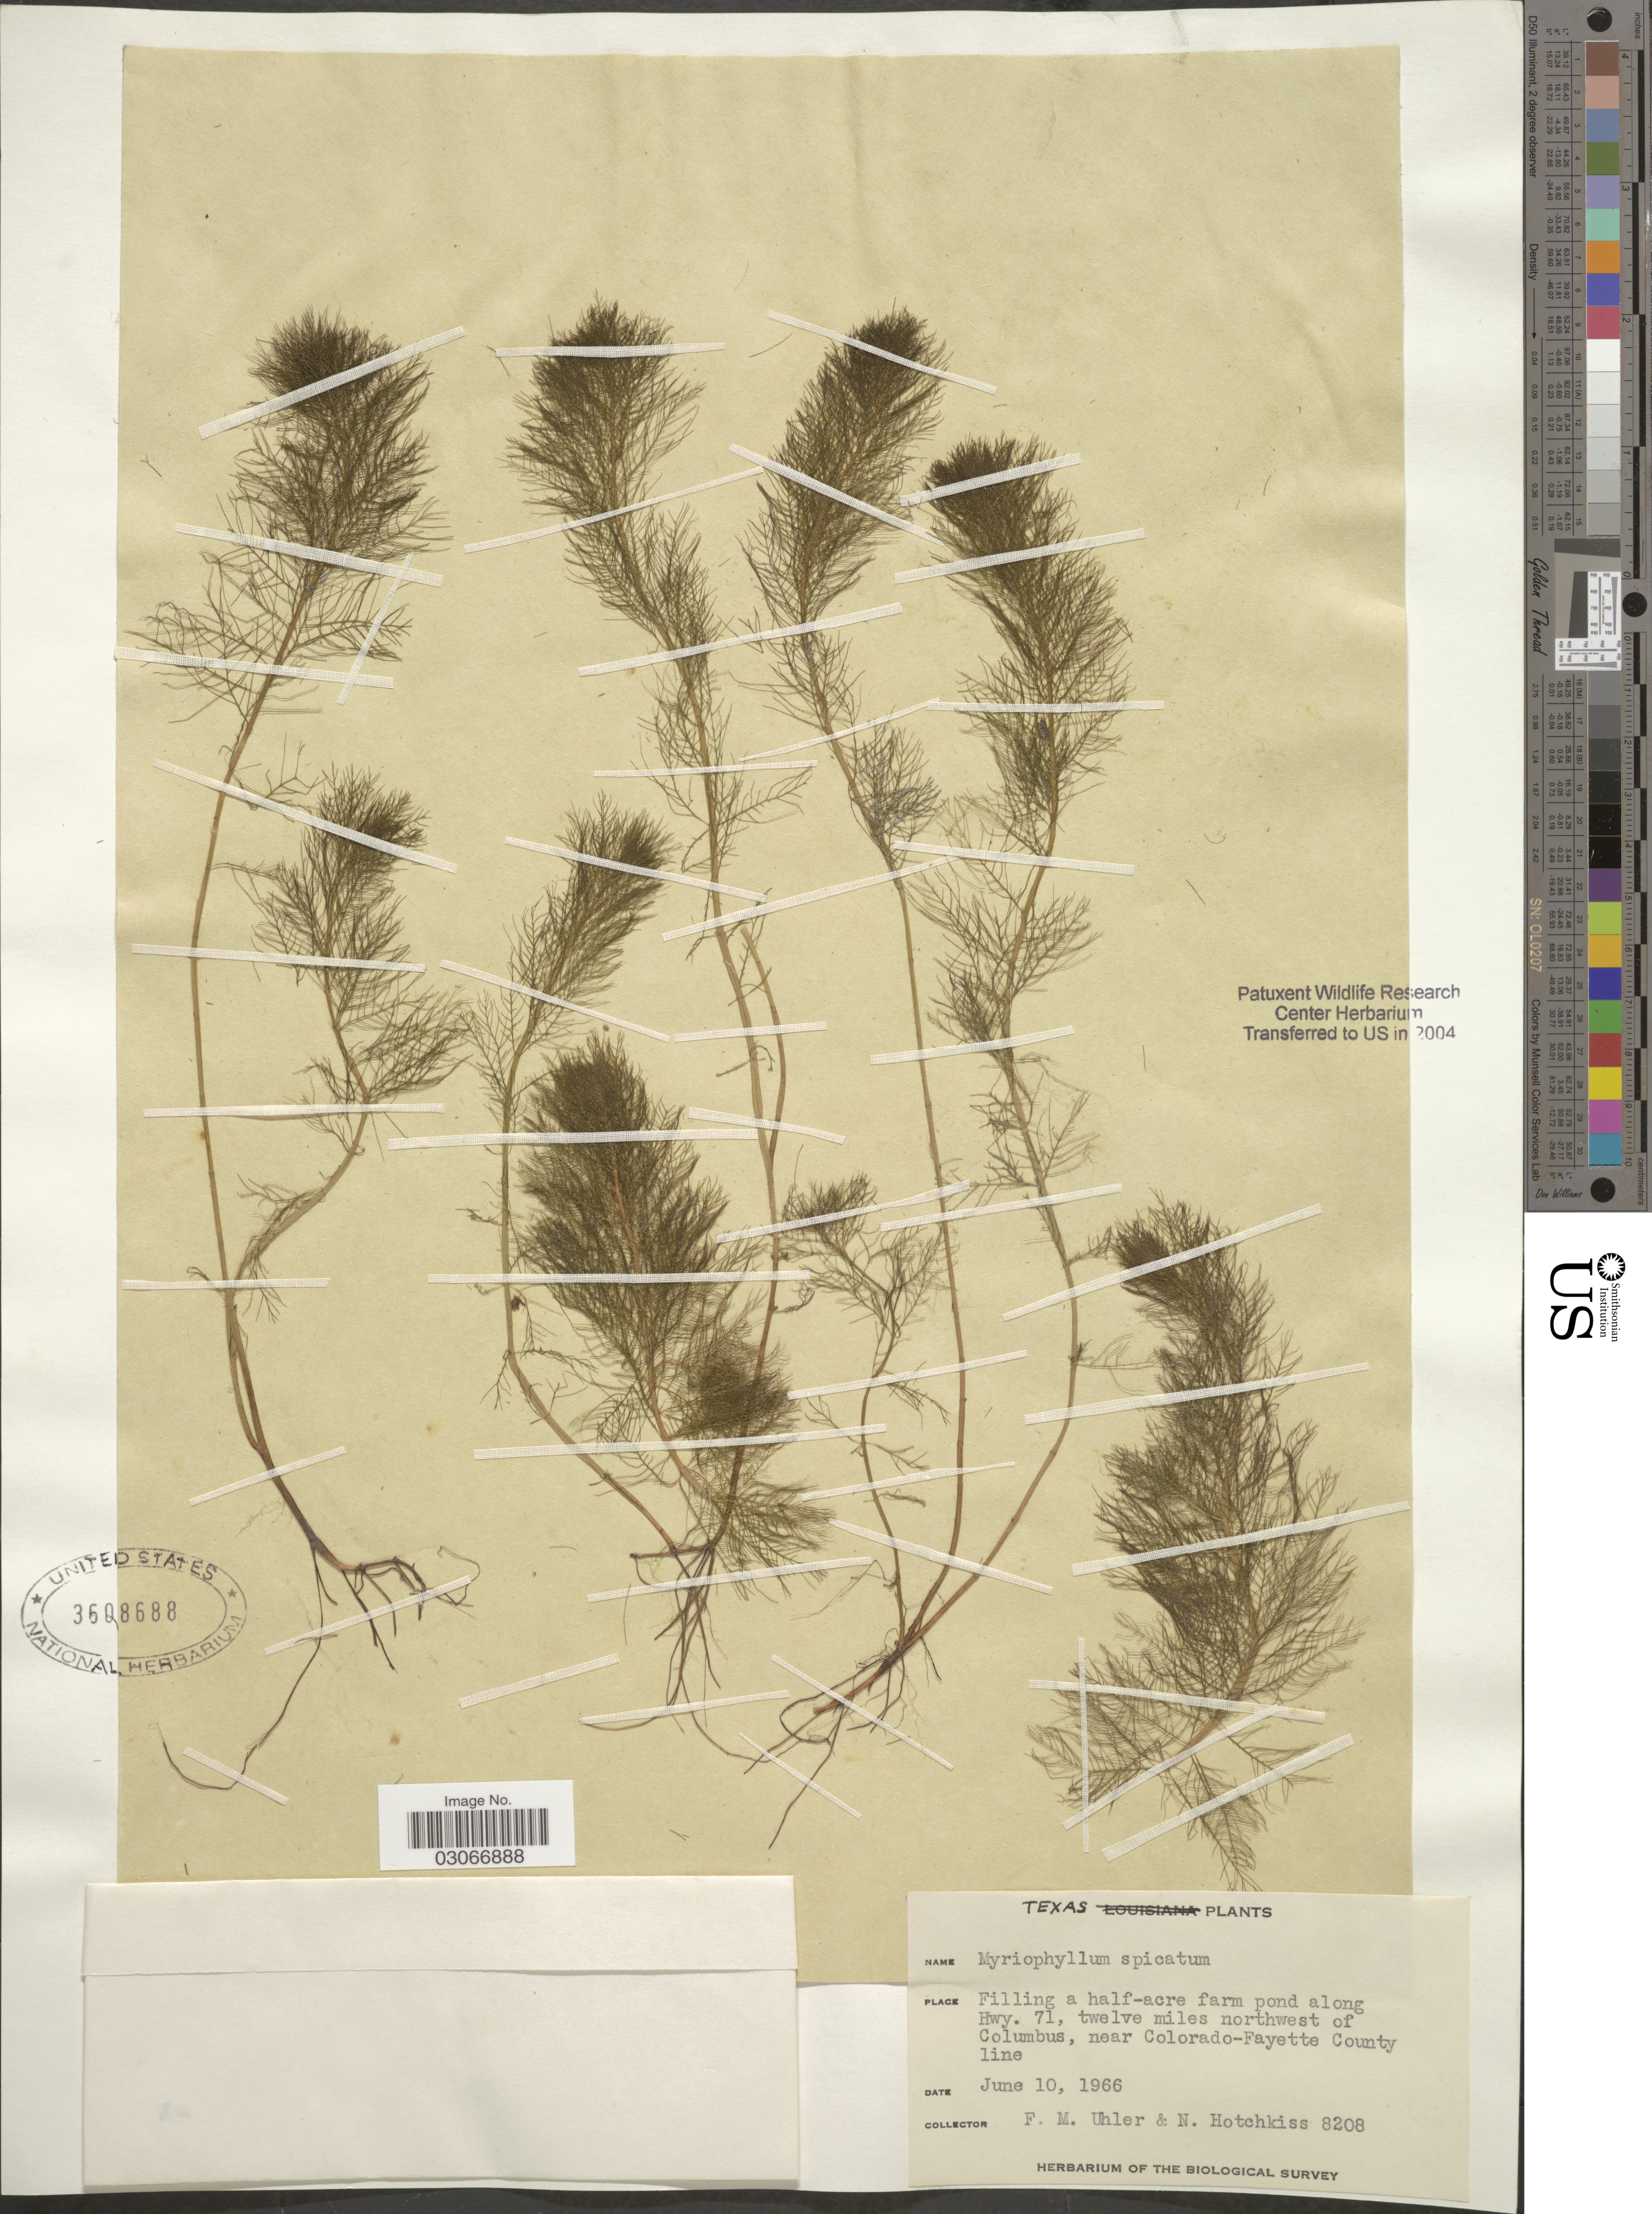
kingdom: Plantae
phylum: Tracheophyta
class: Magnoliopsida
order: Saxifragales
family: Haloragaceae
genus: Myriophyllum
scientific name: Myriophyllum exalbescens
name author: Fernald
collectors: F. M. Uhler & N. Hotchkiss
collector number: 8208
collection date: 1966-06-10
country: United States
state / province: Texas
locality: Filling a half-acre farm pond along Hwy. 71, twelve miles northwest of Columbus, near Colorado-Fayette County line.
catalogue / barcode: US 3608688